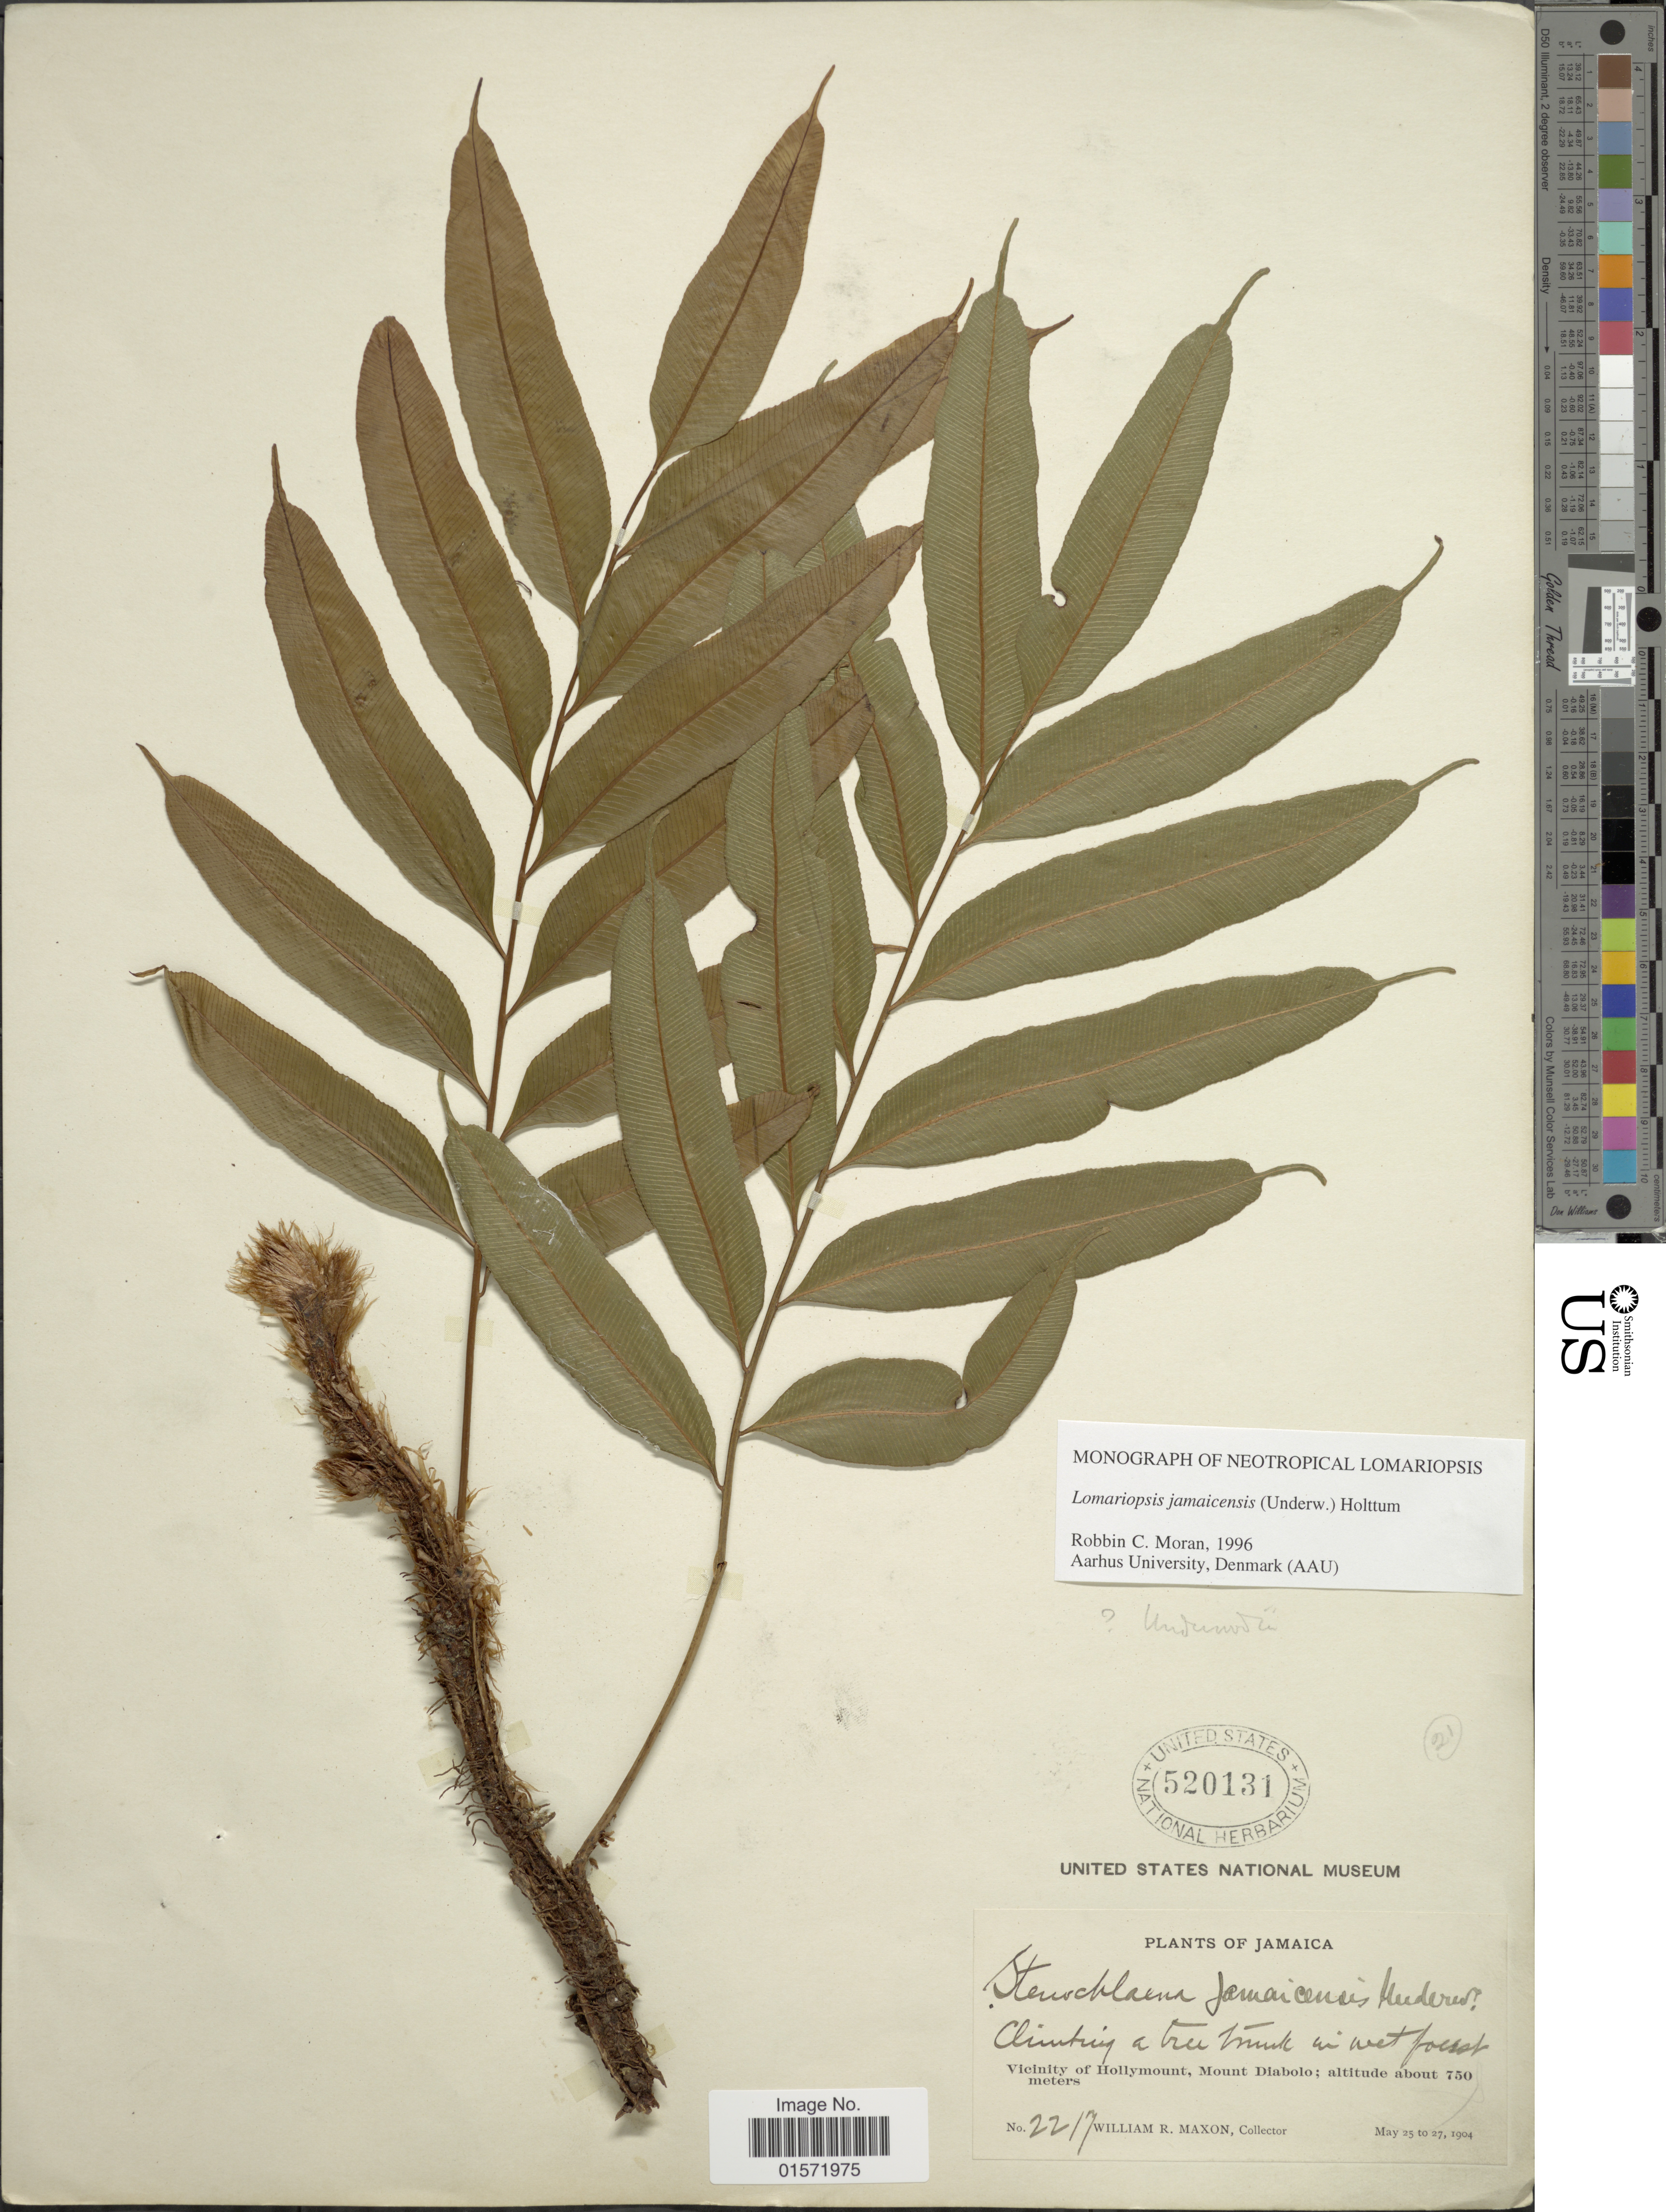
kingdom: Plantae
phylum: Tracheophyta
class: Polypodiopsida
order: Polypodiales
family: Lomariopsidaceae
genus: Lomariopsis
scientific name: Lomariopsis jamaicensis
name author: (Underw.) Holttum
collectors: W. R. Maxon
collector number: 2217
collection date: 1904-05-25/1904-05-27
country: Jamaica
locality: Vicinity of Hollymount, Mount Diabolo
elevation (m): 750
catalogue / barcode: US 520131